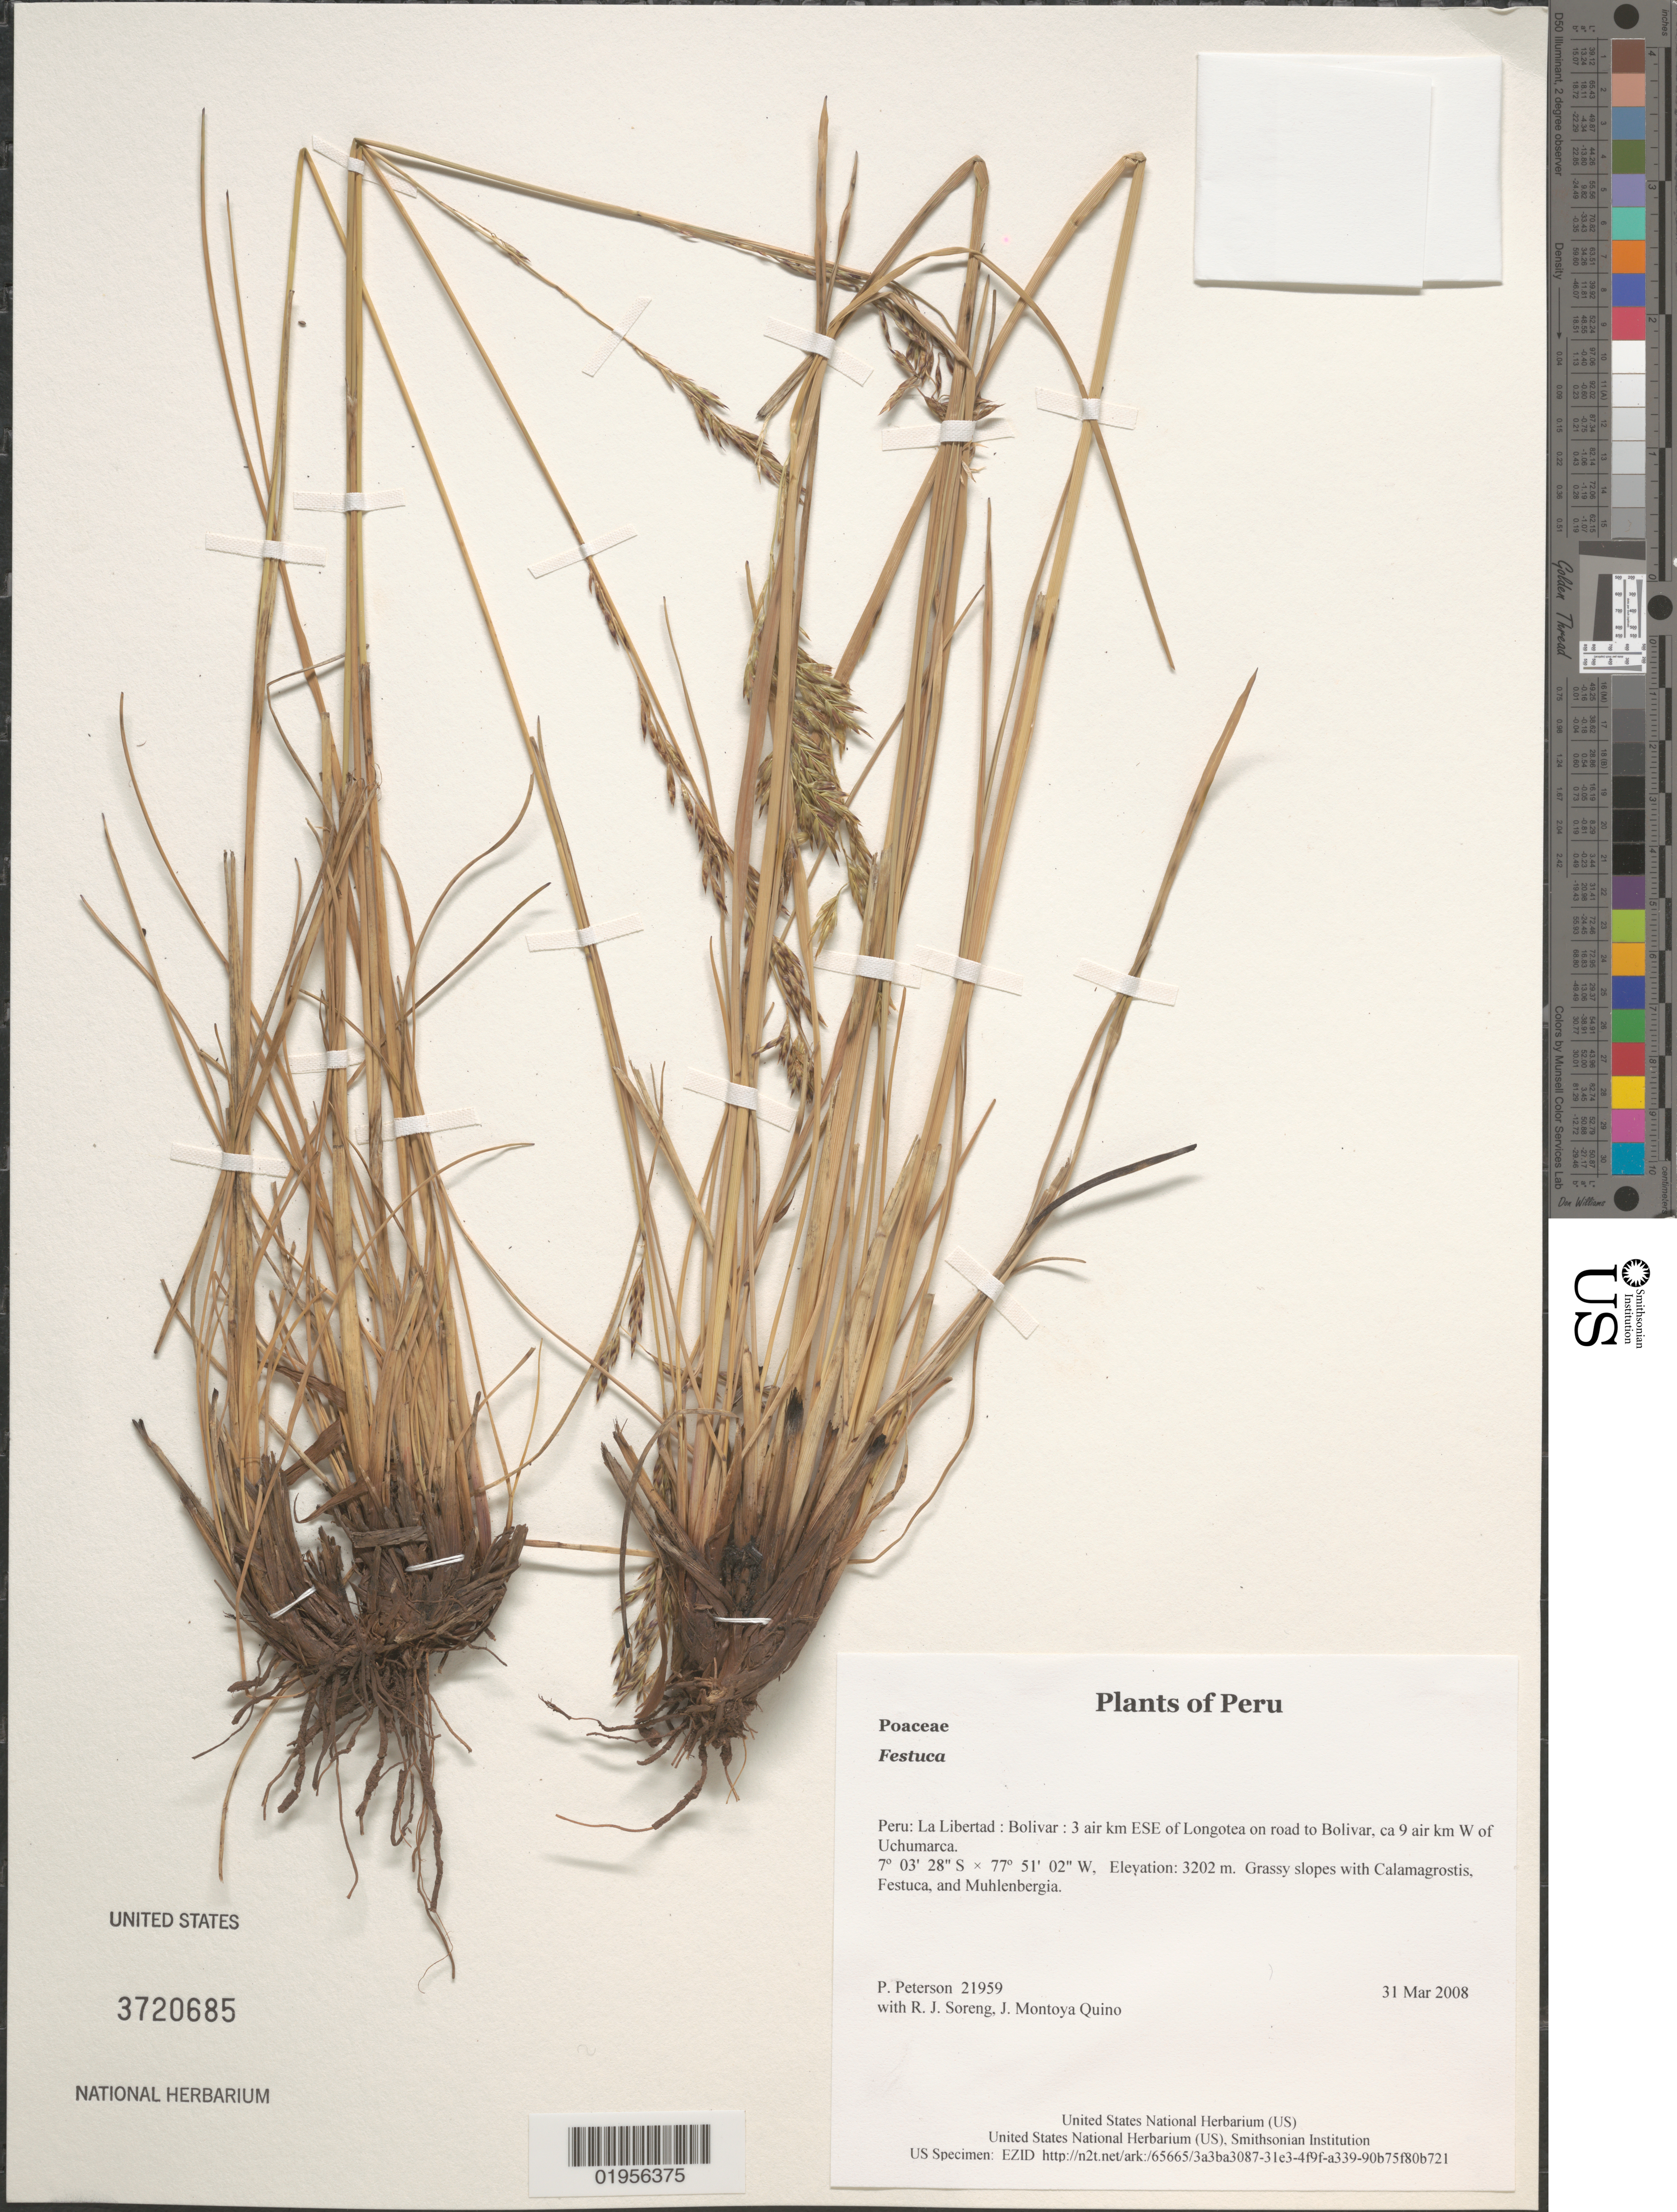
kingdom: Plantae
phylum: Tracheophyta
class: Liliopsida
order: Poales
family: Poaceae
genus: Festuca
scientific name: Festuca sp.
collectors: P. M. Peterson, R. J. Soreng & J. Montoya Quino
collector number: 21959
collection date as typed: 31 Mar 2008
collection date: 2008-03-31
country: Peru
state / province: La Libertad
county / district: Bolívar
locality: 3 air km ESE of Longotea on road to Bolivar, ca 9 air km W of Uchumarca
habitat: Grassy slopes with Calamagrostis, Festuca, and Muhlenbergia.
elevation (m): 3202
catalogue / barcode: US 3720685